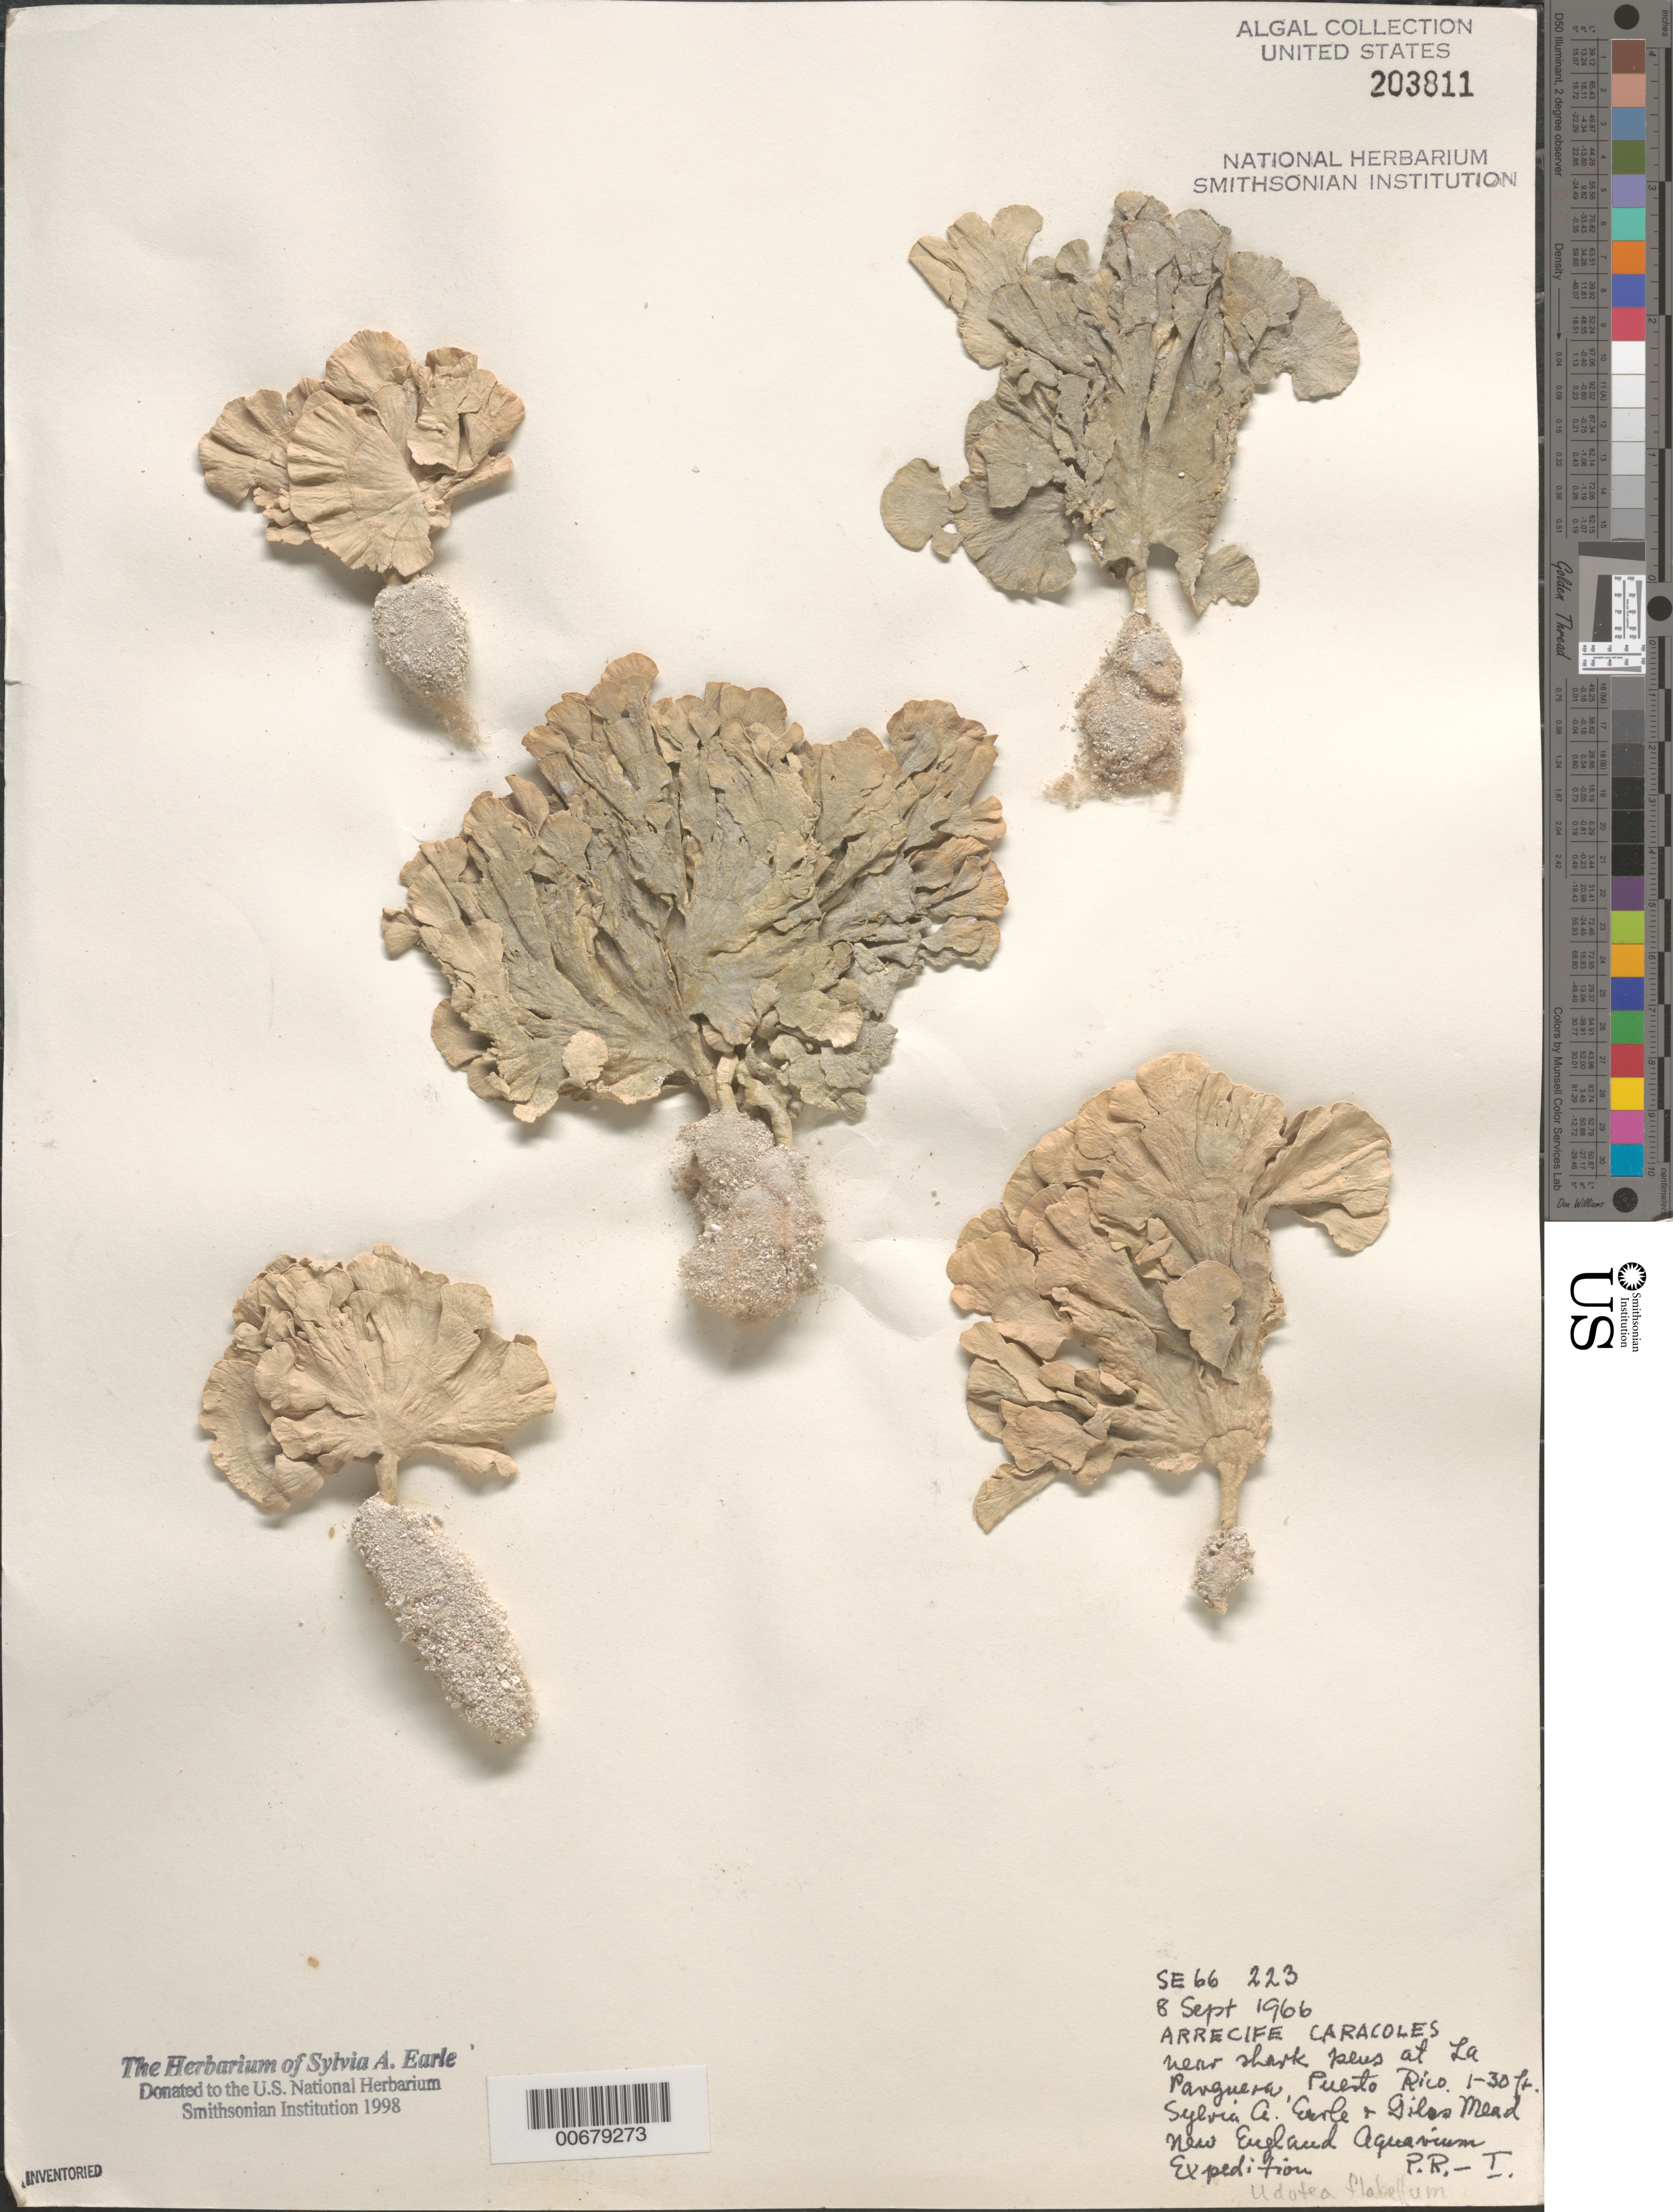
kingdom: Plantae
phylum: Chlorophyta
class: Ulvophyceae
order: Bryopsidales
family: Udoteaceae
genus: Udotea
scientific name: Udotea flabellum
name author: (J. Ellis & Sol.) M. Howe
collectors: S. A. Earle & G. W. Mead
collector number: SE 66223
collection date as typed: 08 Sep 1966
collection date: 1966-09-08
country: Puerto Rico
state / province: Lajas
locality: Arrecife Caracoles, near La Parguera Shark Pens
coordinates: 17 58.200'N, 67 2.000'W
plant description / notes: New England Aquarium Expedition to Puerto Rico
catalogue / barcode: US 203811